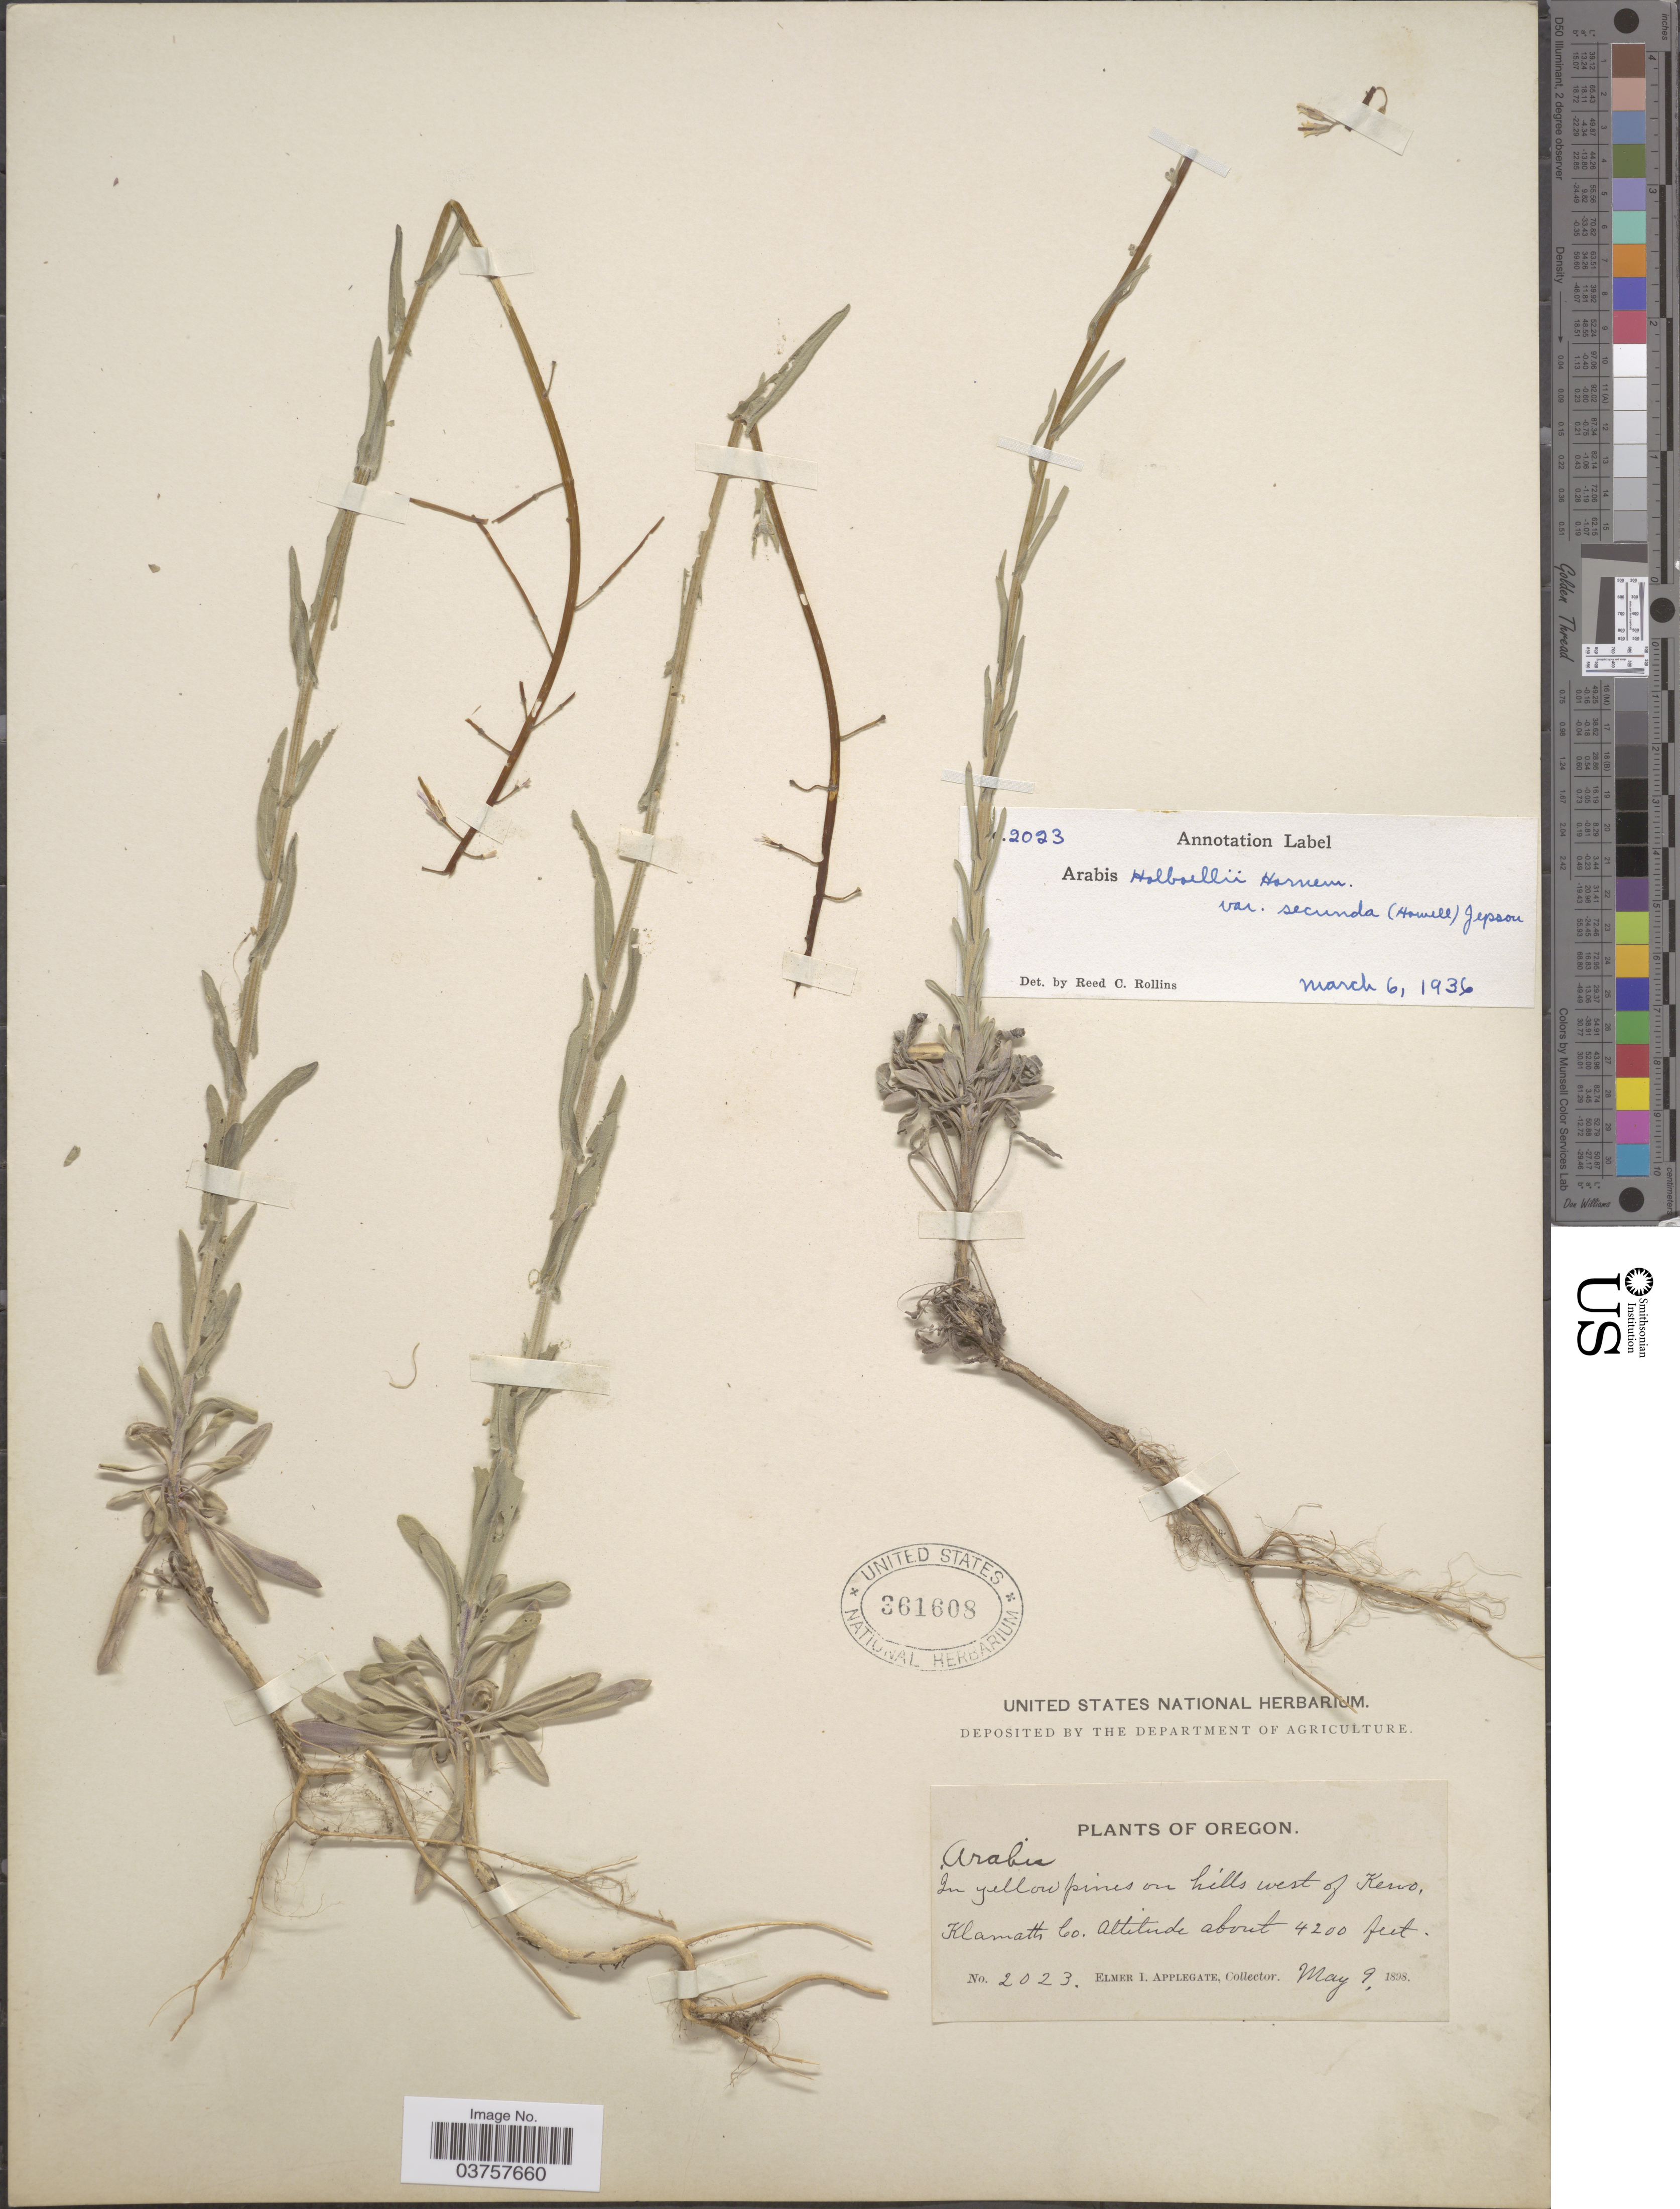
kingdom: Plantae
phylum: Tracheophyta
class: Magnoliopsida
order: Brassicales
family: Brassicaceae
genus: Arabis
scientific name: Arabis holboellii var. retrofracta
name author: Rydb.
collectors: E. I. Applegate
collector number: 2023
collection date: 1898-05-09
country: United States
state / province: Oregon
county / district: Klamath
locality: In yellow pines on hills west of Keno, Klamath Co.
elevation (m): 1280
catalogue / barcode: US 361608